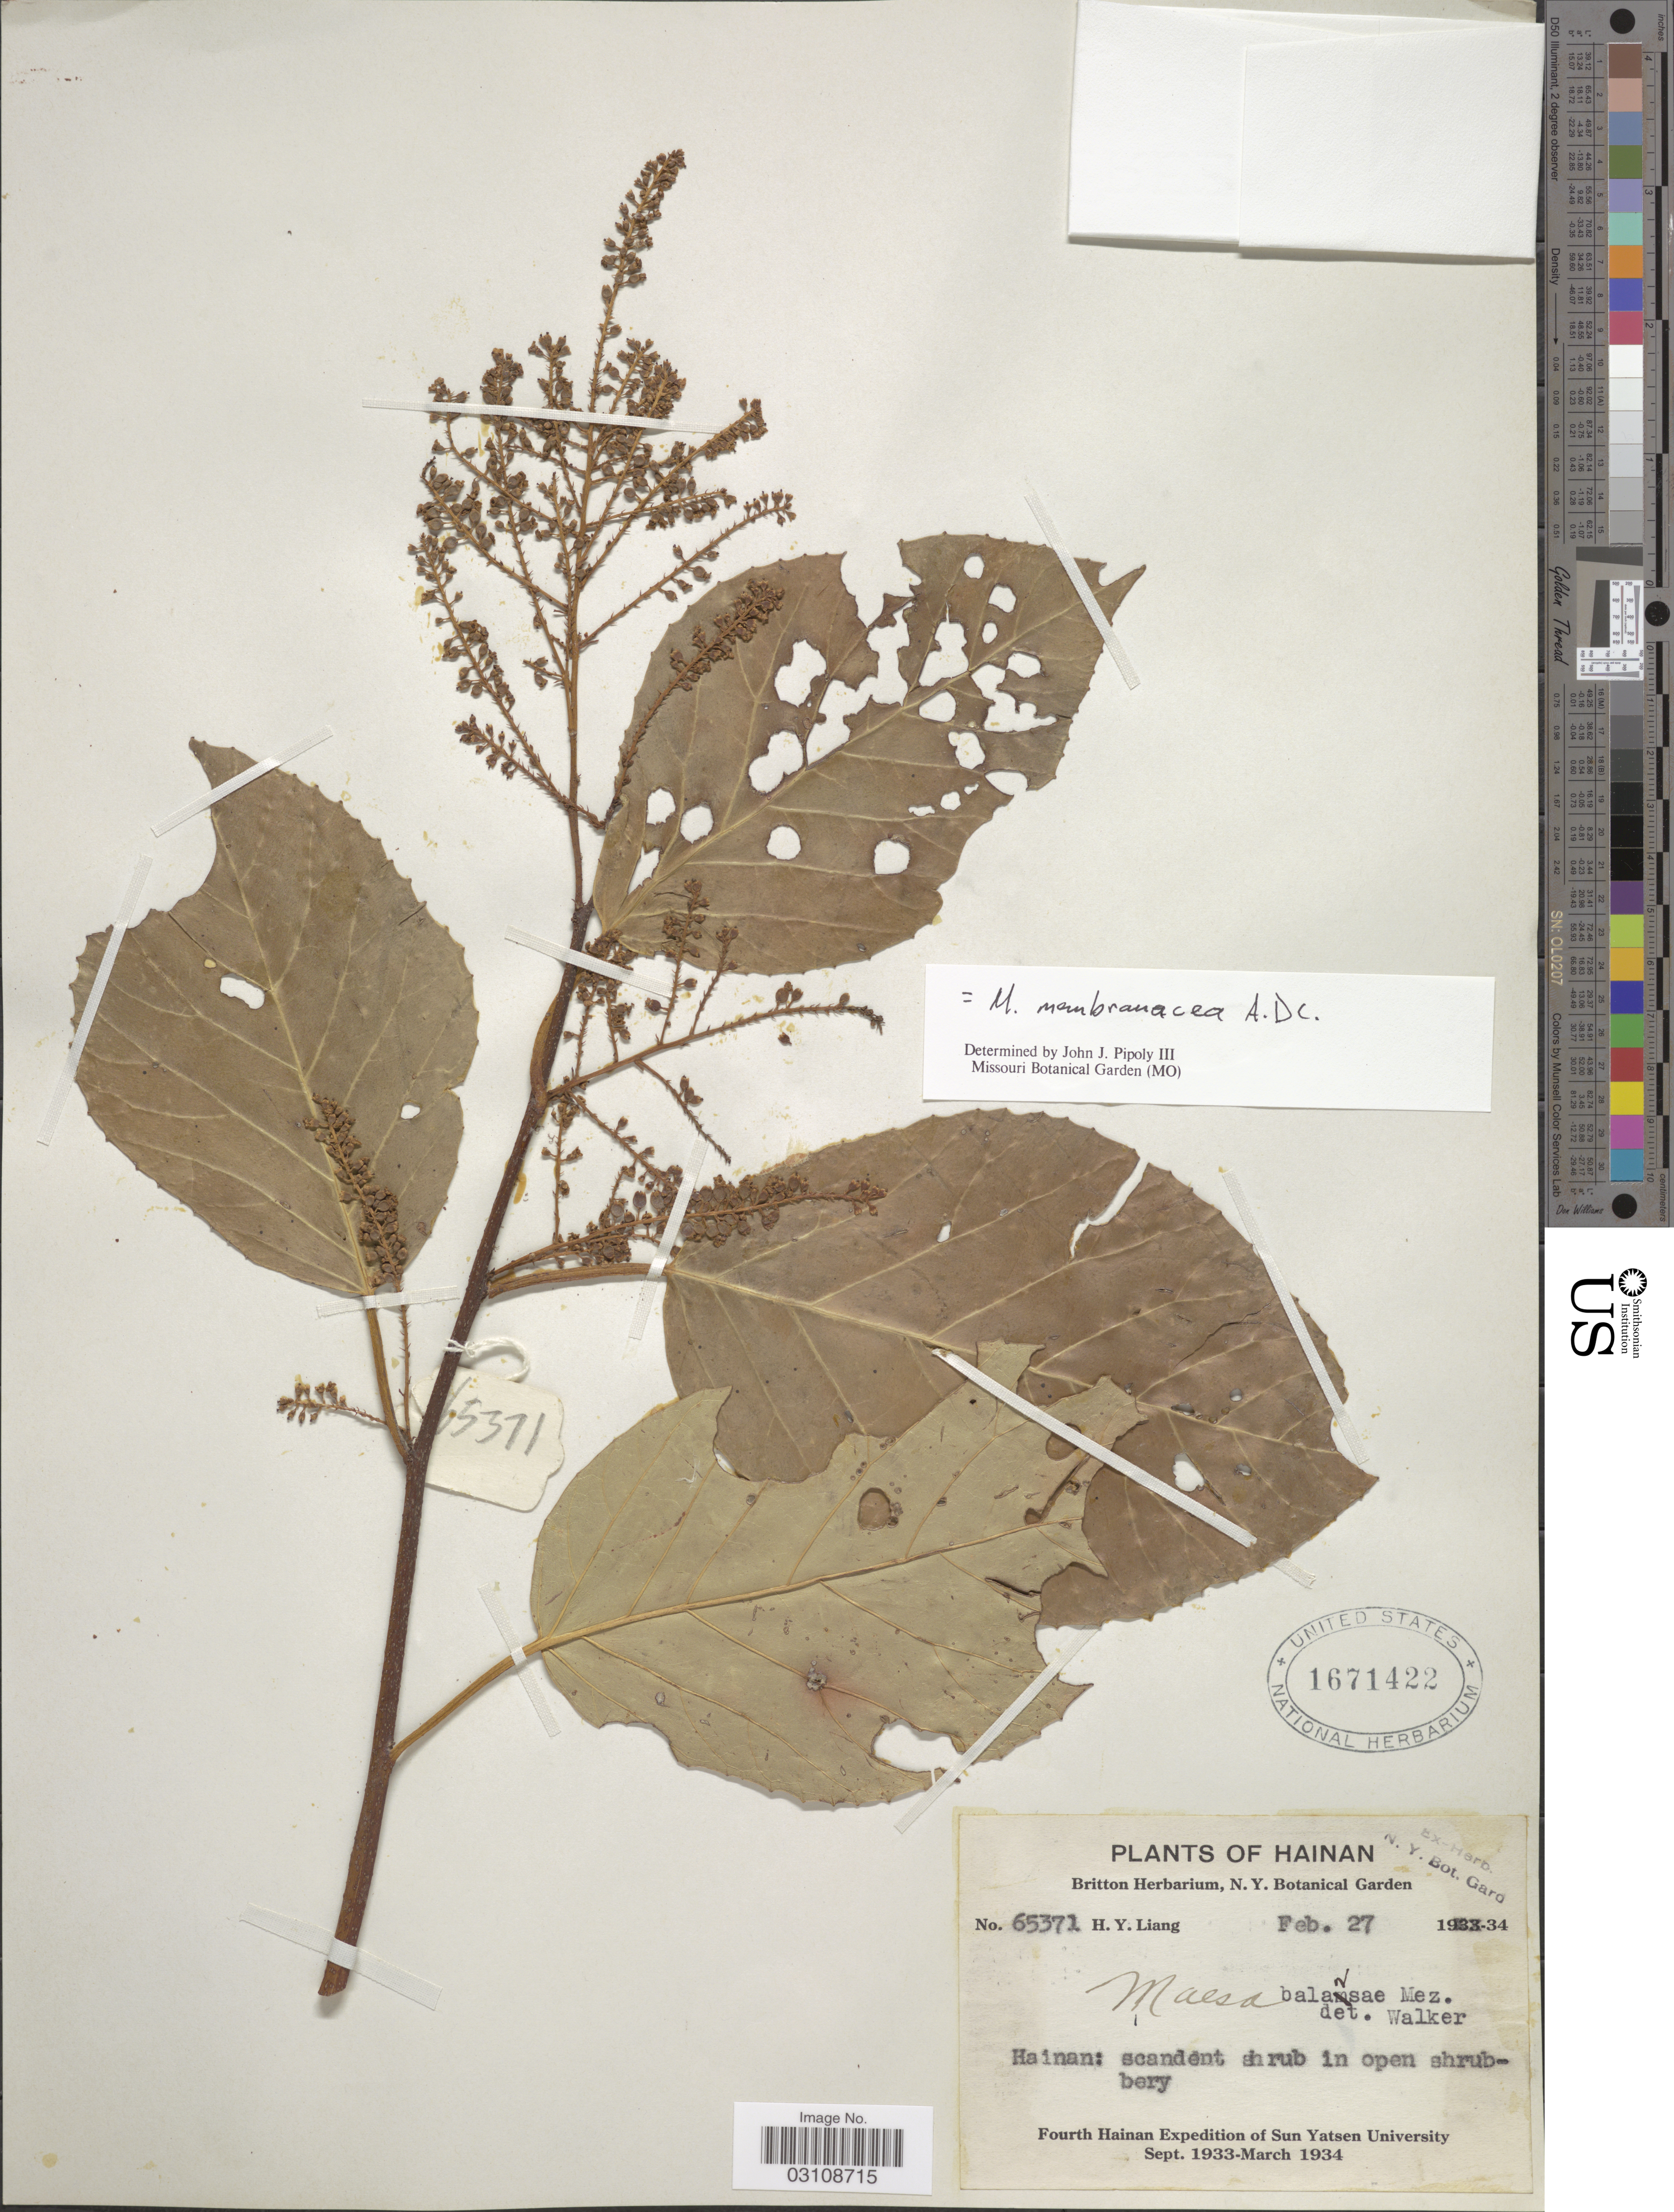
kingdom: Plantae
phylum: Tracheophyta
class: Magnoliopsida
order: Ericales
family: Primulaceae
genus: Maesa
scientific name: Maesa membranacea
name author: A. DC.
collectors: H. Y. Liang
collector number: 65371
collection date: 1934-02-27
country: China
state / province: Hainan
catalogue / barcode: US 1671422